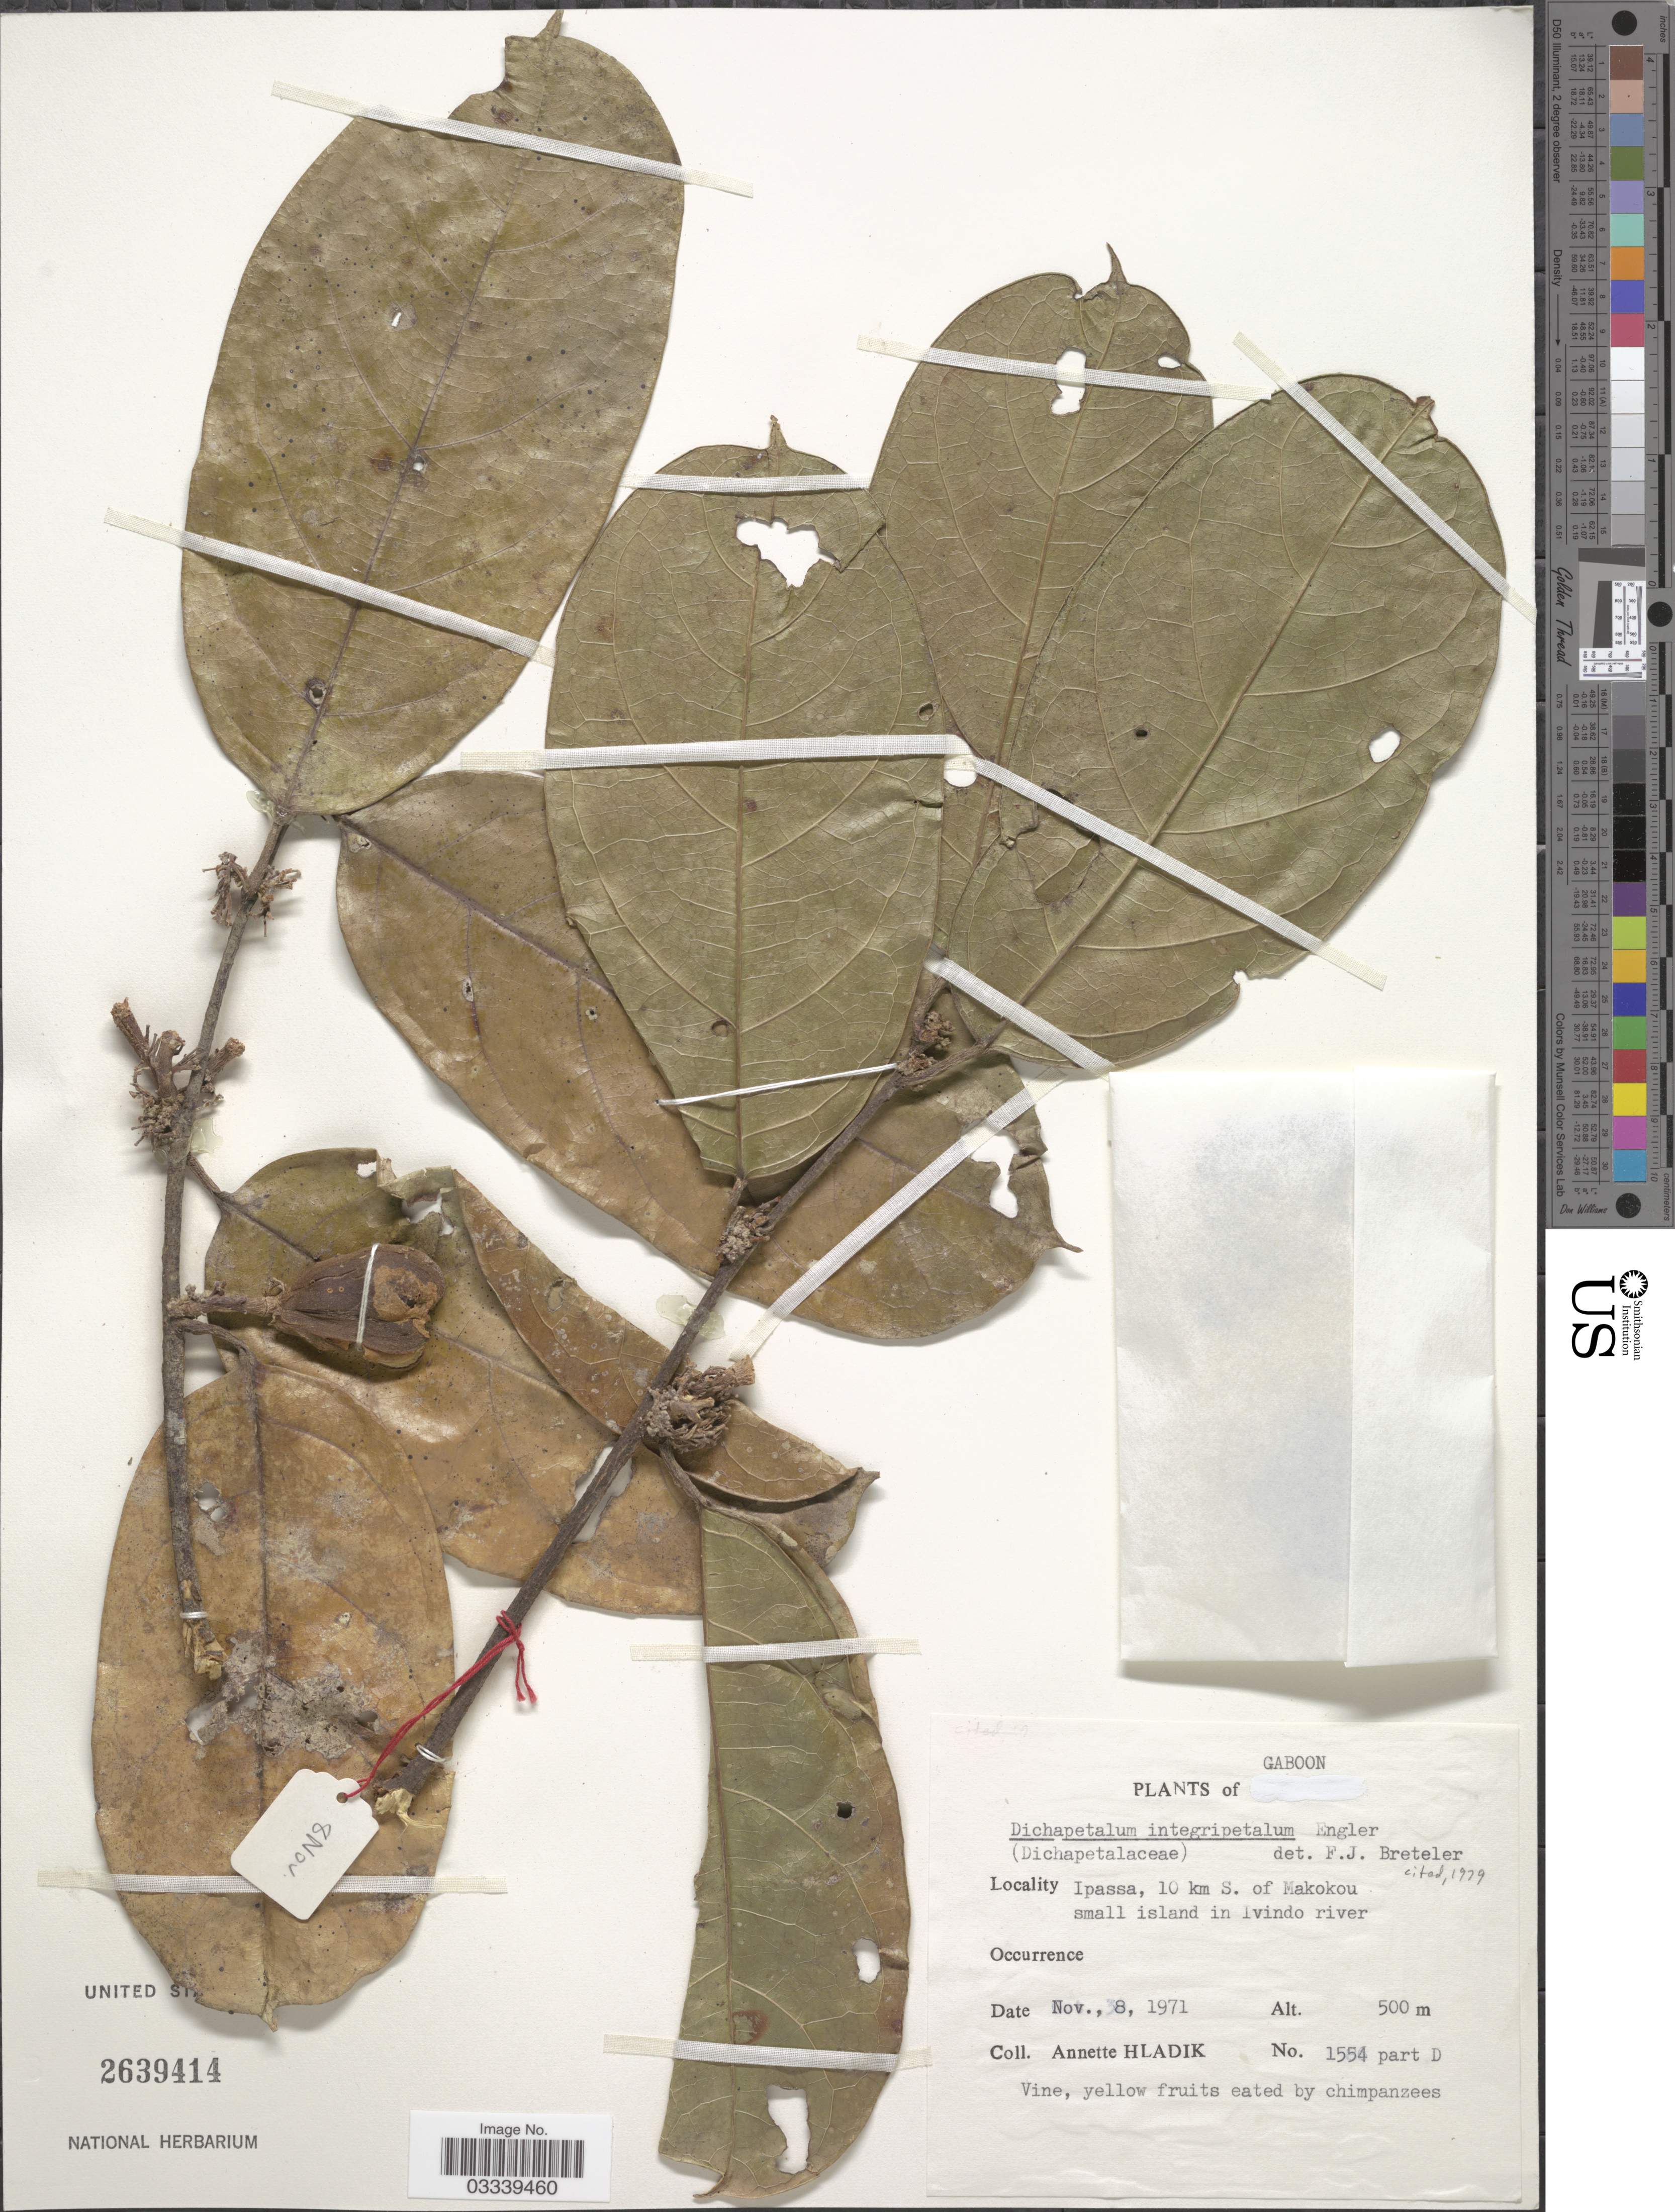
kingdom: Plantae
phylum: Tracheophyta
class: Magnoliopsida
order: Malpighiales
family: Dichapetalaceae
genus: Dichapetalum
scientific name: Dichapetalum integripelatum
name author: Engl.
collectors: A. Hladik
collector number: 1554 part D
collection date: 1971-11-08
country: Gabon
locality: Gaboon. Ipassa, 10 km S. of Makokou small island in Ivindo river.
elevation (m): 500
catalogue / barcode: US 2639414